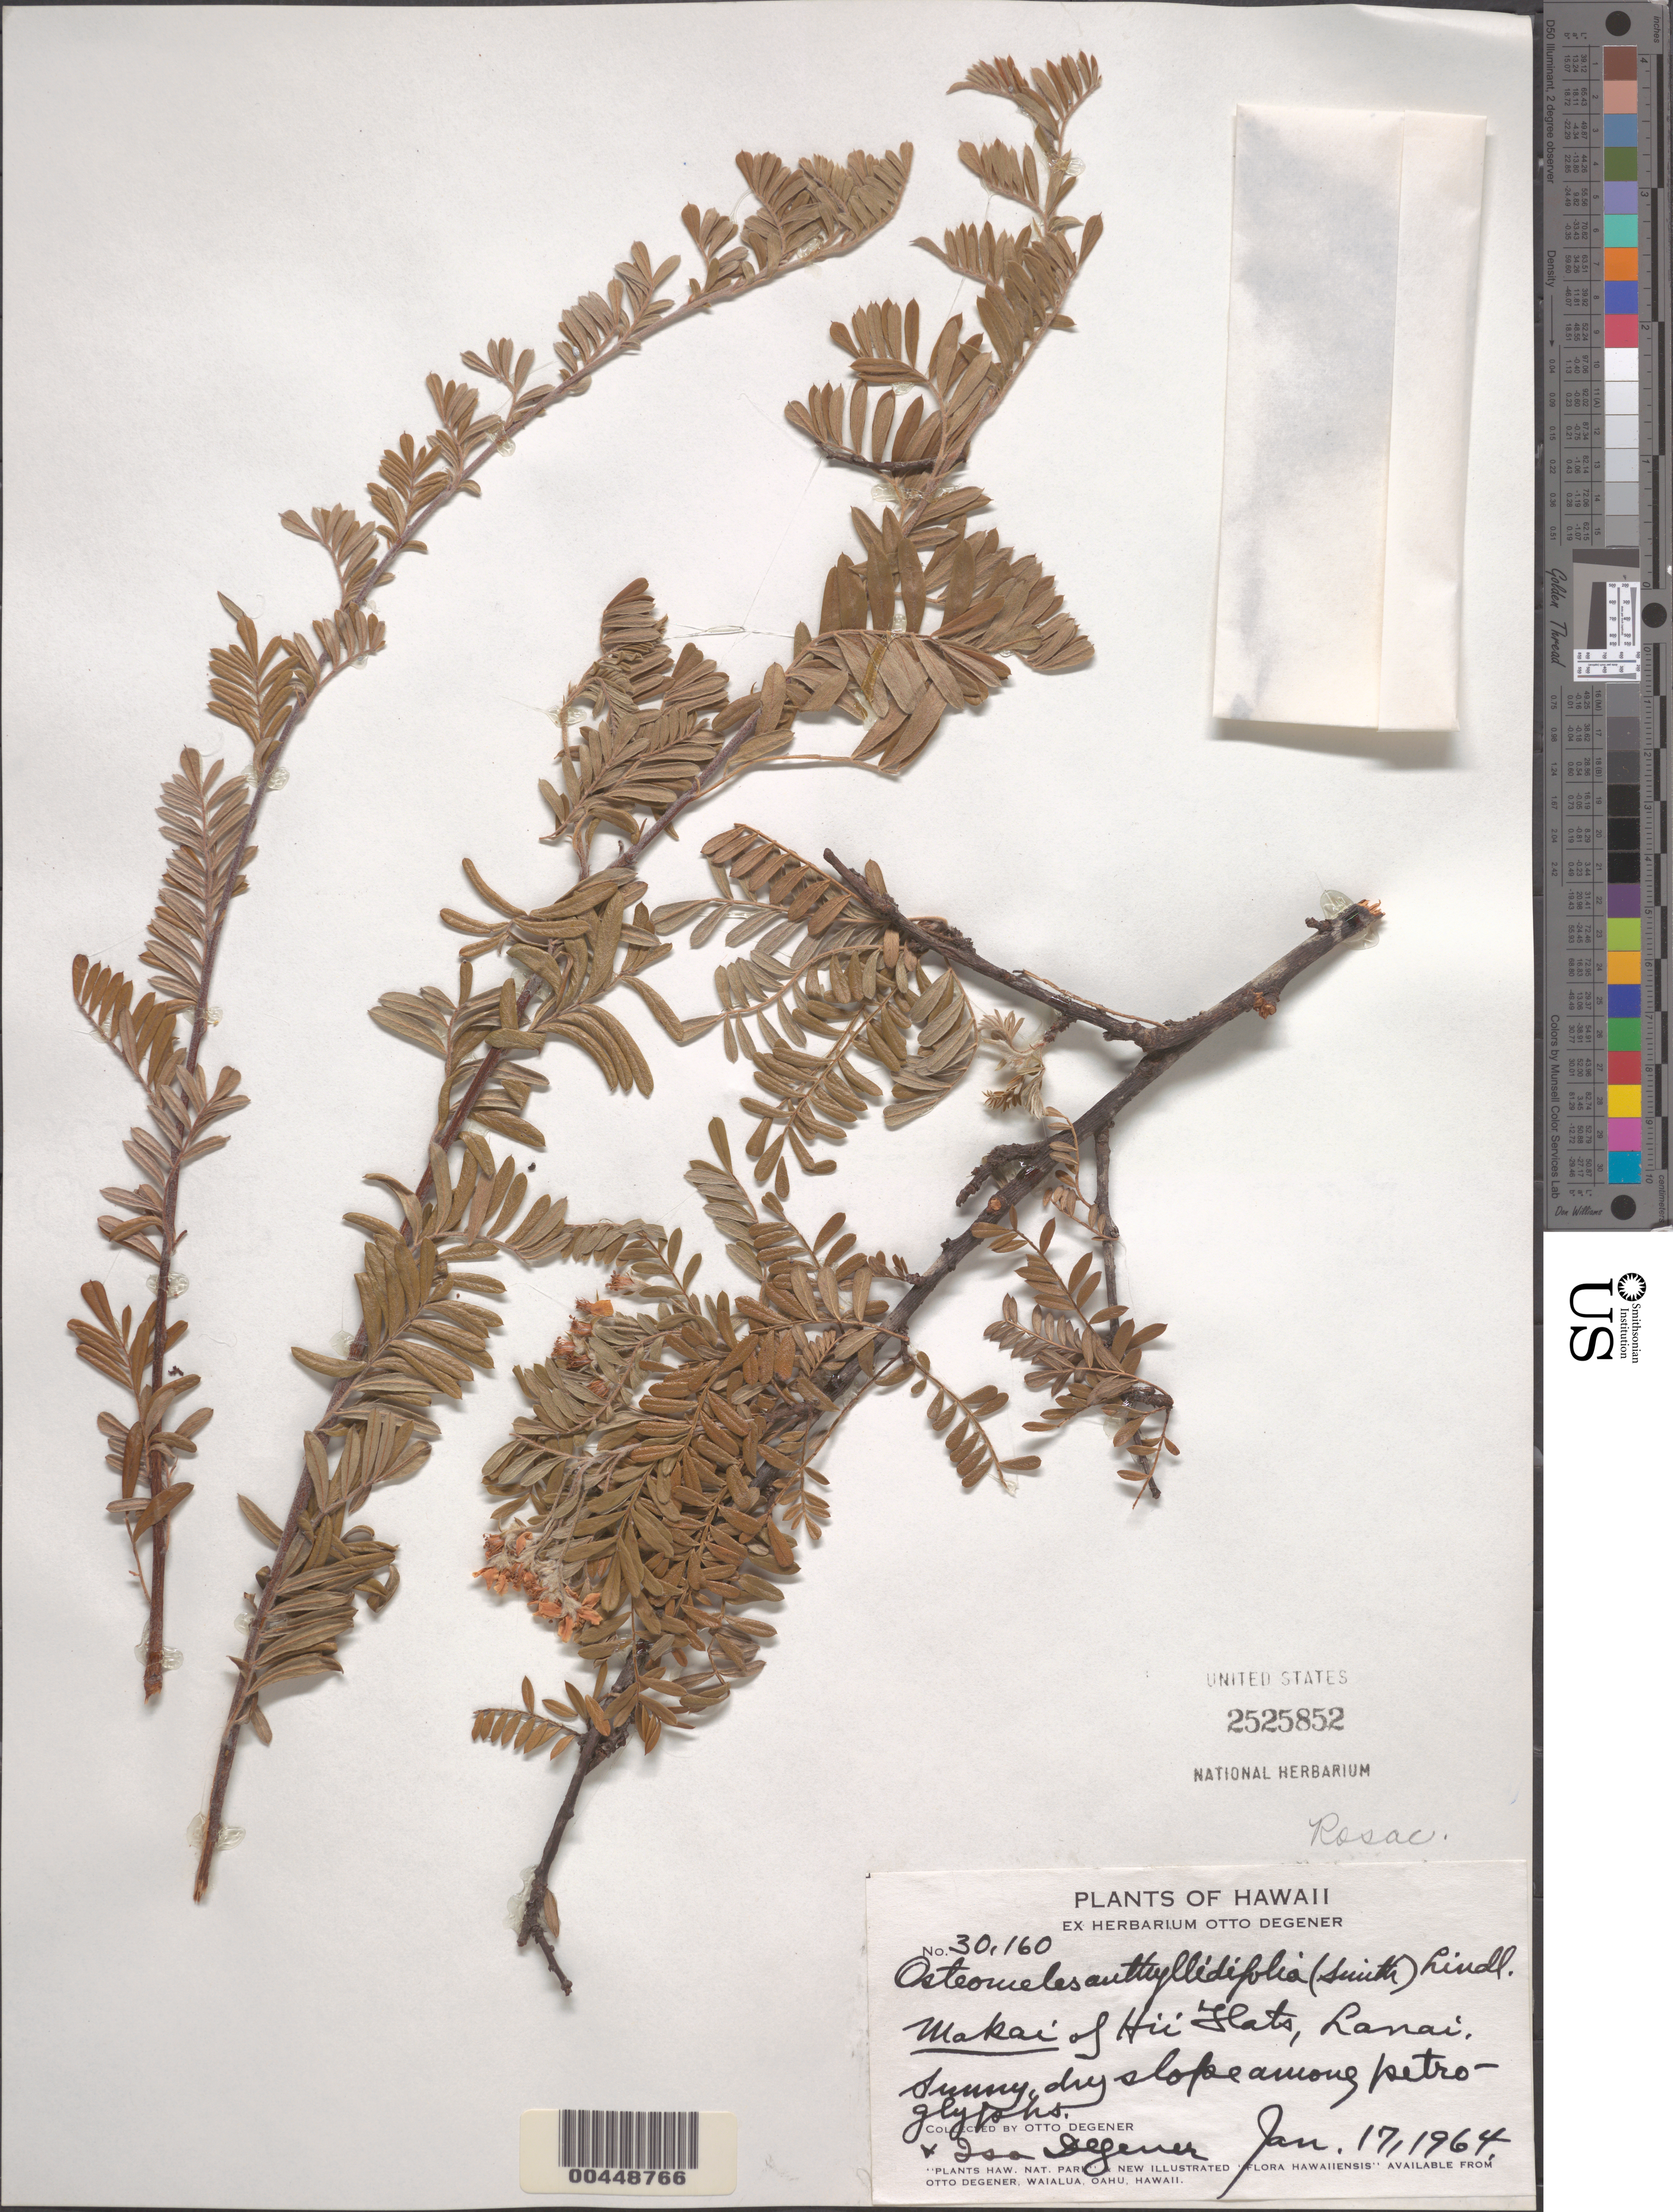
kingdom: Plantae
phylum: Tracheophyta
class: Magnoliopsida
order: Rosales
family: Rosaceae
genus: Osteomeles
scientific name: Osteomeles anthyllidifolia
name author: (Small) Lindl.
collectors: O. Degener & I. Degener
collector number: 30160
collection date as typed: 17 Jan 1964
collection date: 1964-01-17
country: United States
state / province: Hawaii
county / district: Maui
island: Lana'i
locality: Makai of Hii Flats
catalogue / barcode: US 2525852